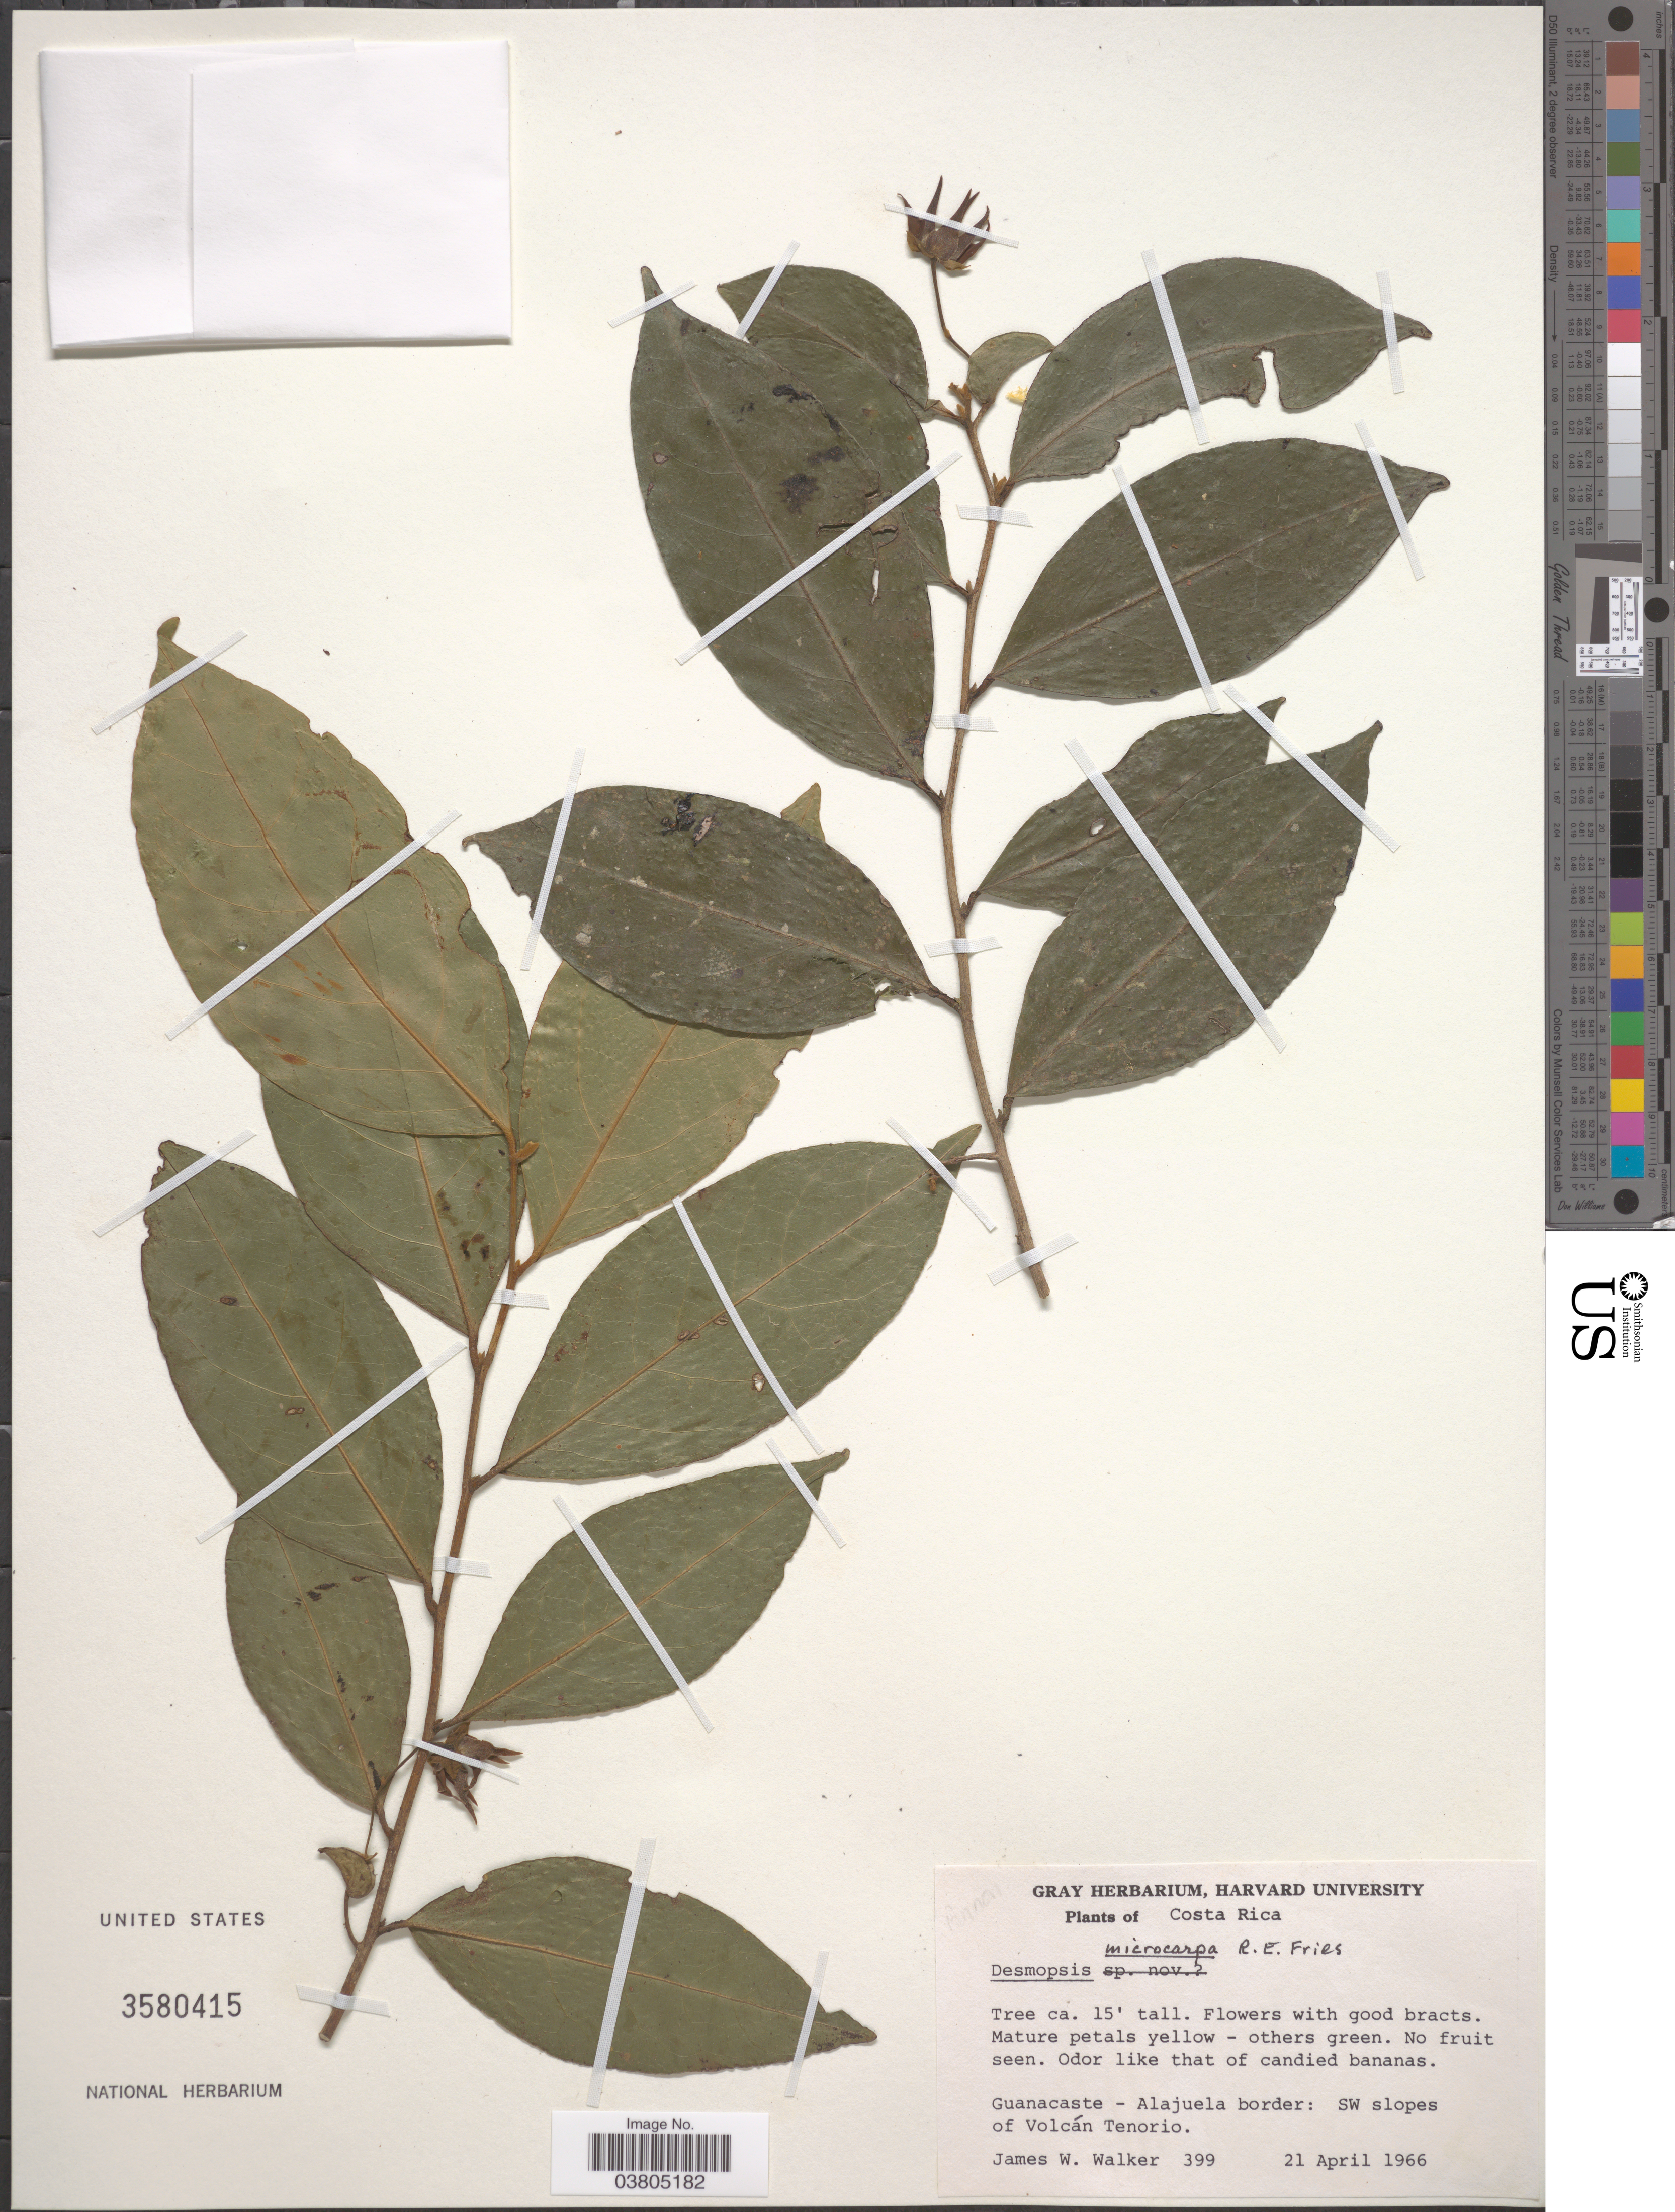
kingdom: Plantae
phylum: Tracheophyta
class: Magnoliopsida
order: Magnoliales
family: Annonaceae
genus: Desmopsis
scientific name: Desmopsis microcarpa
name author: R.E. Fr.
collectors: J. W. Walker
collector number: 399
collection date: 1966-04-21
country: Costa Rica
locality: Guanacaste - Alajuela border: SW slopes of Volcán Tenorio.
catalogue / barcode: US 3580415